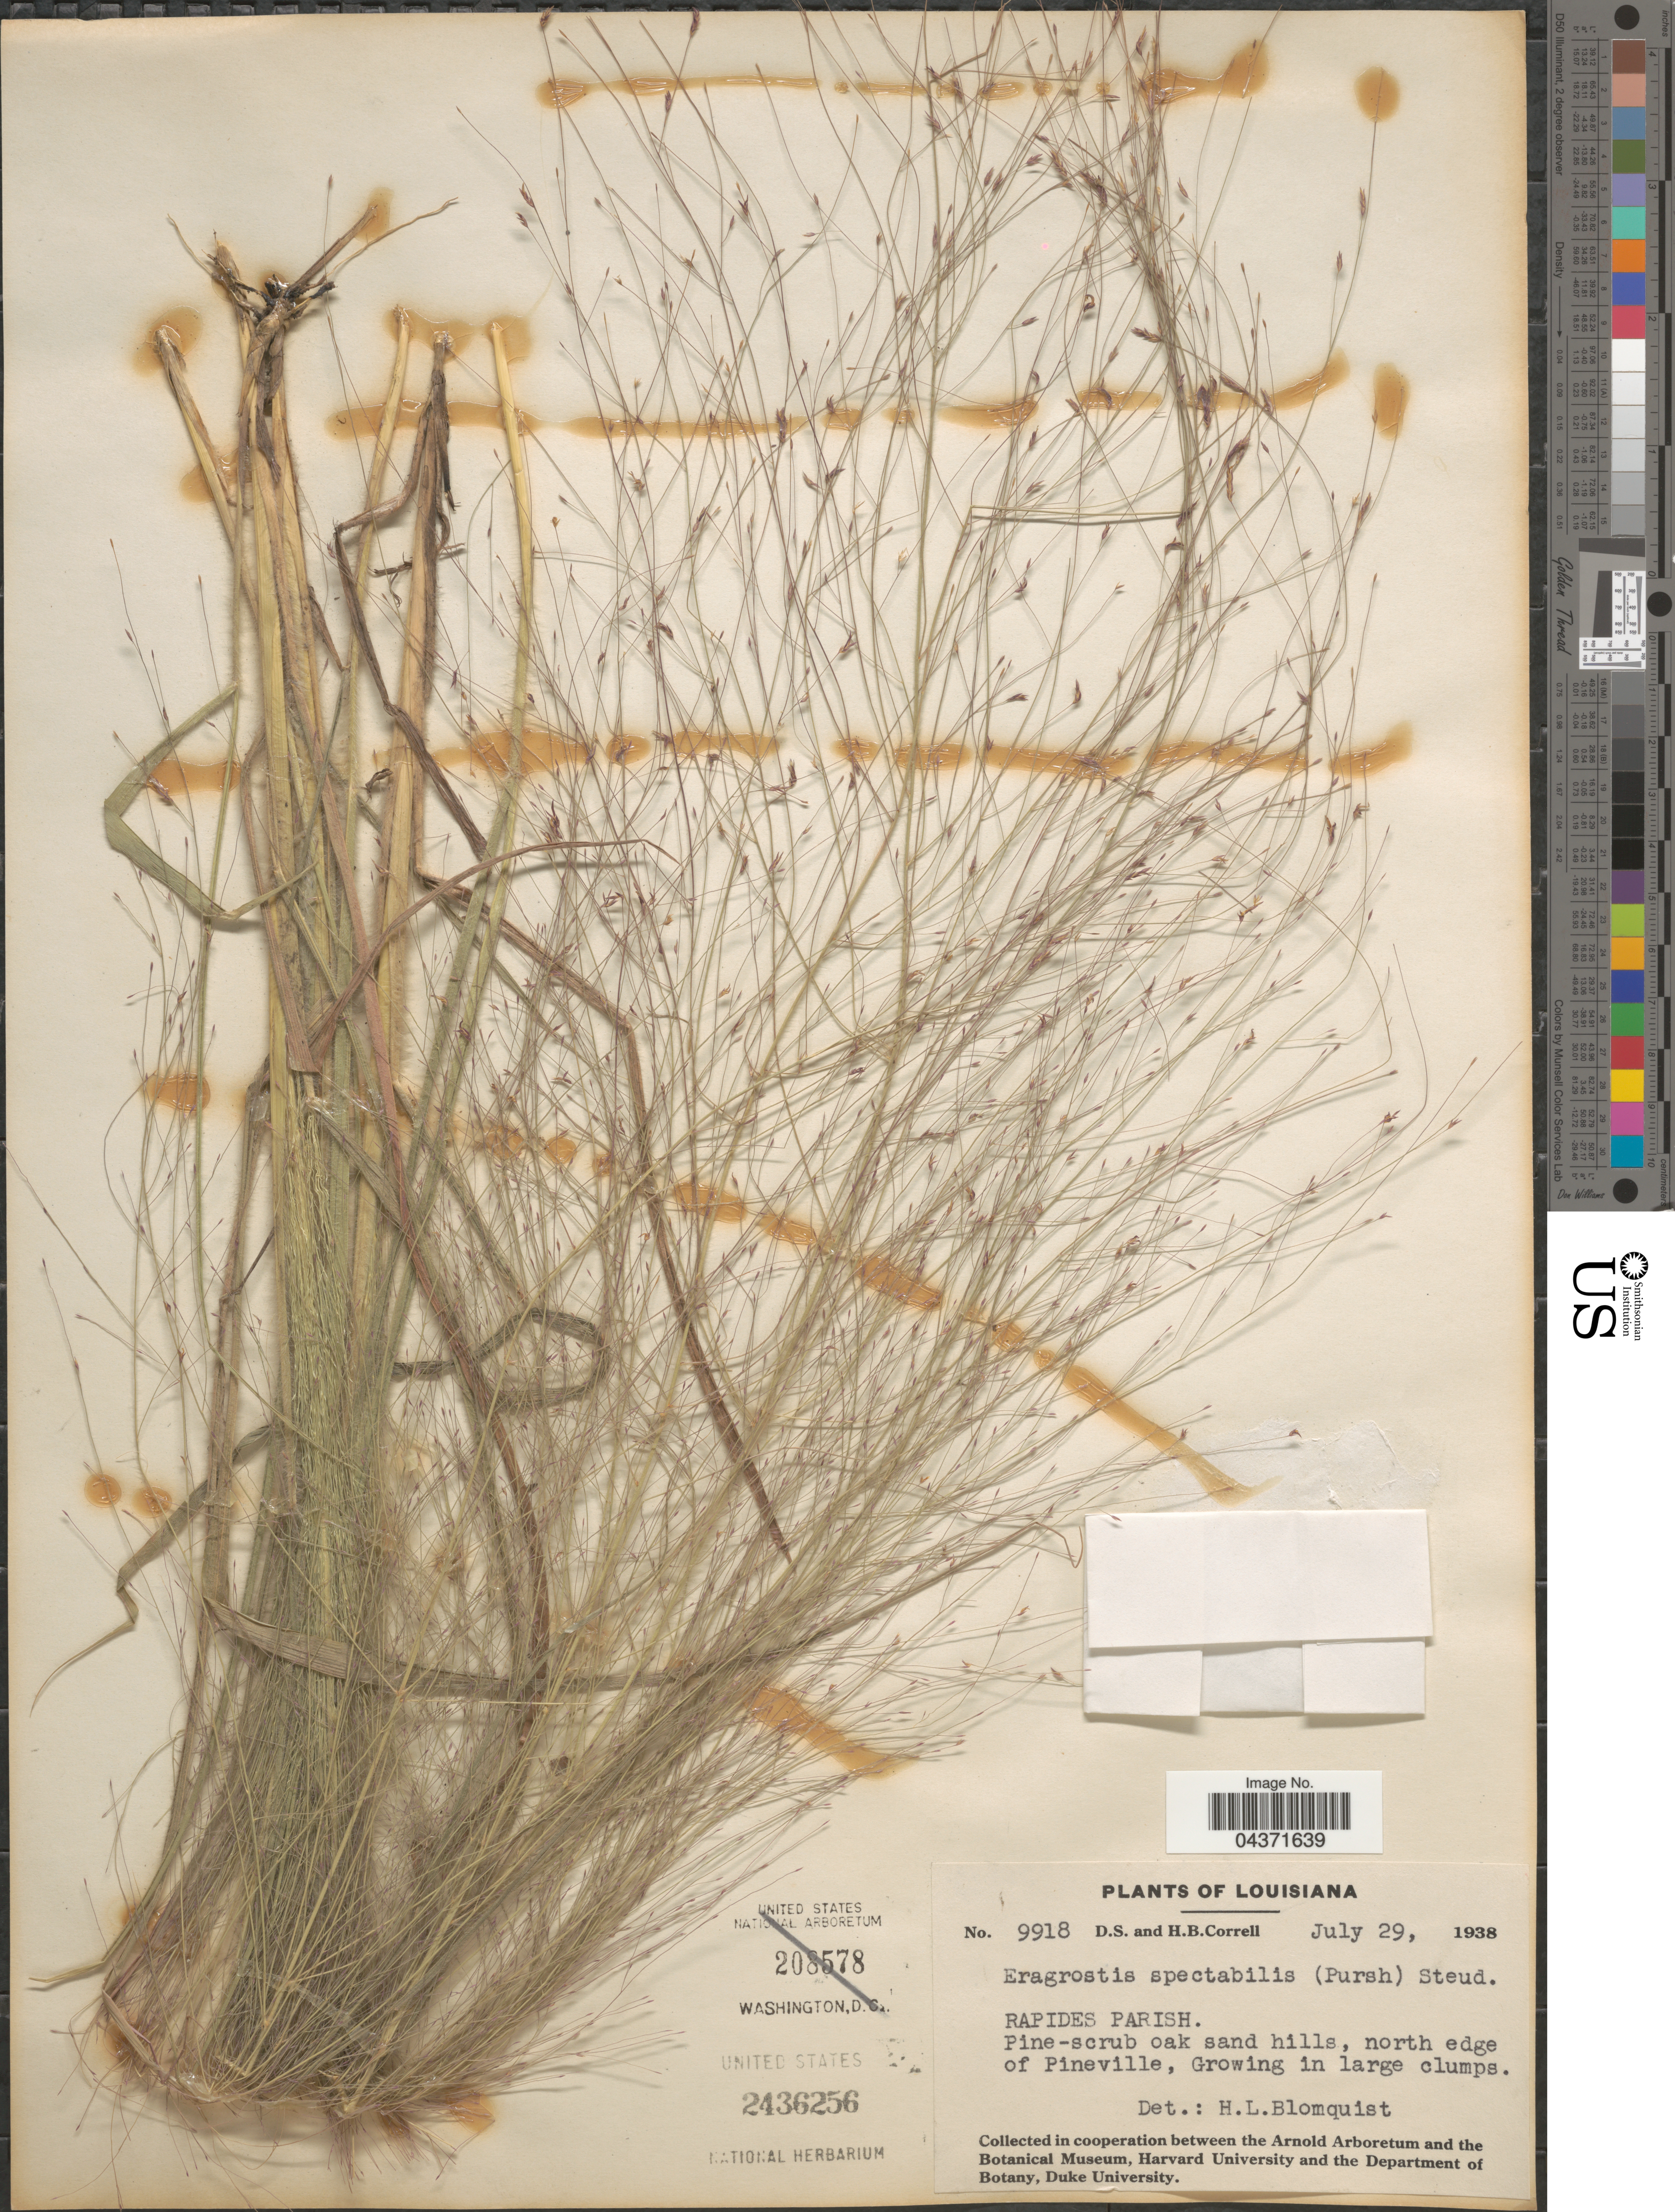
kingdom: Plantae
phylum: Tracheophyta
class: Liliopsida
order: Poales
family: Poaceae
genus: Eragrostis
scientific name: Eragrostis spectabilis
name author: (Pursh) Steud.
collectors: D. S. Correll & H. Correll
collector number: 9918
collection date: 1938-07-29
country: United States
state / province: Louisiana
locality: Pine-scrub oak sand hills, north edge of Pineville.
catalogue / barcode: US 2436256